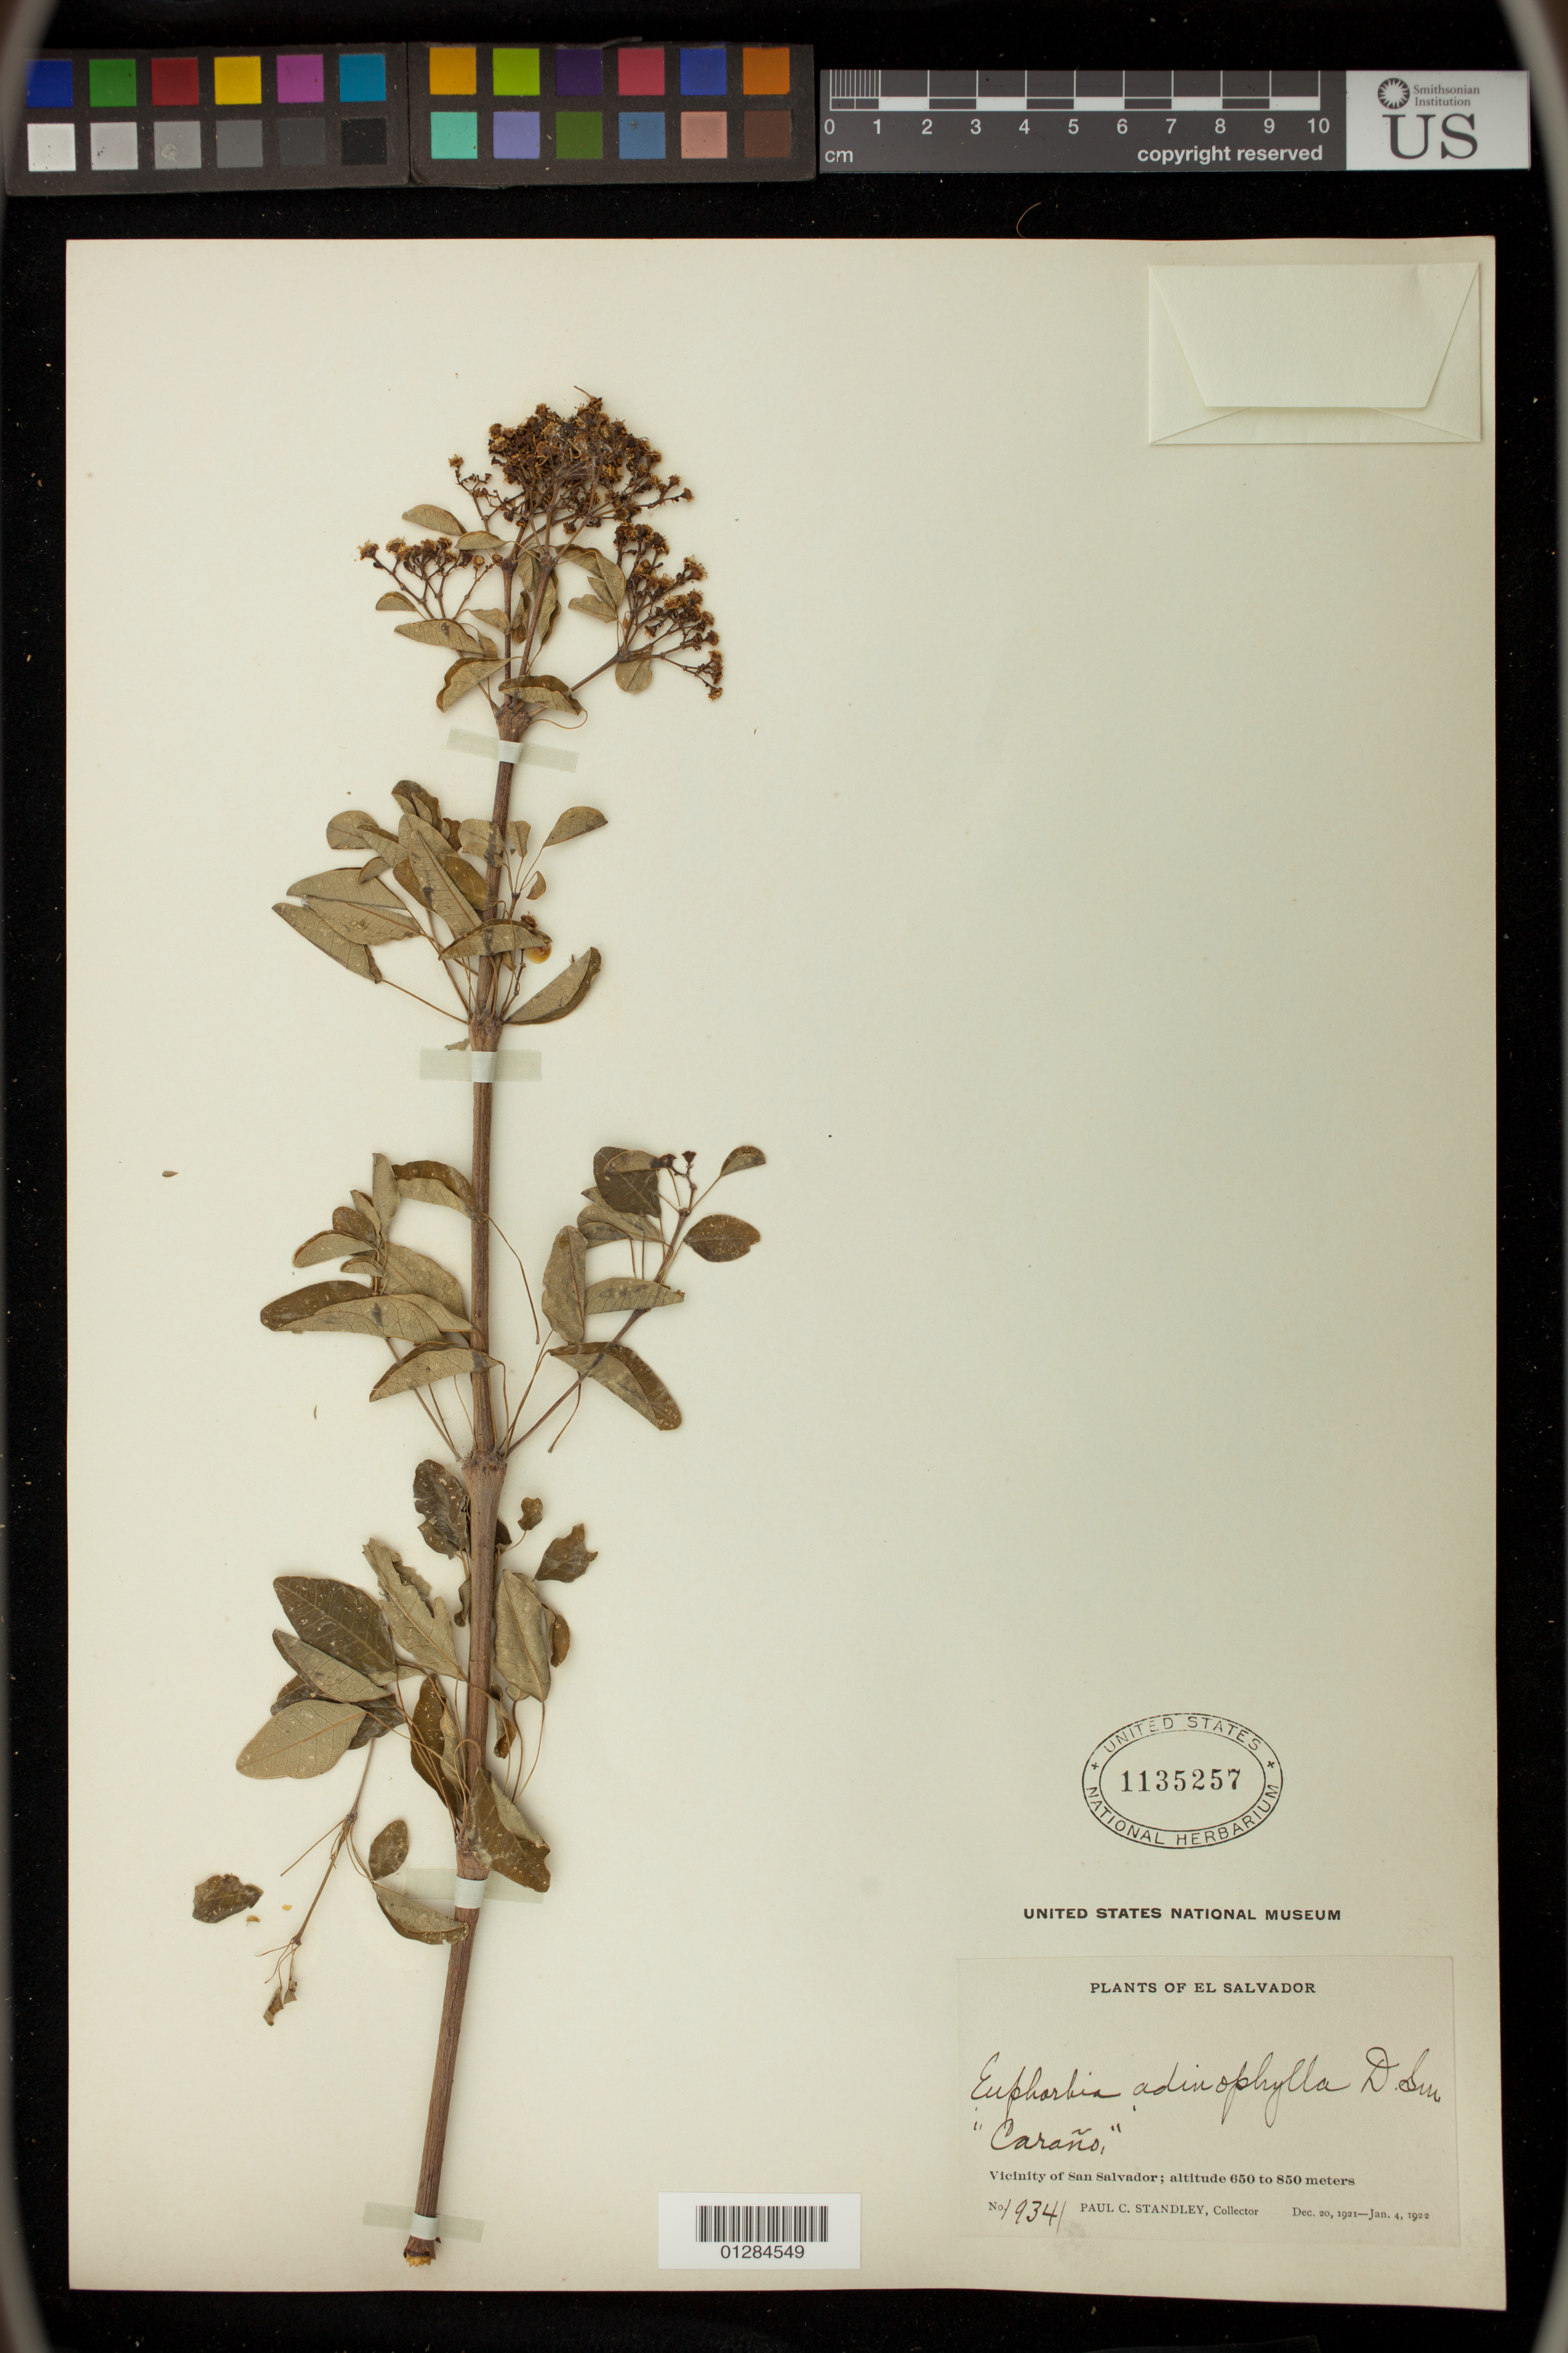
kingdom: Plantae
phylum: Tracheophyta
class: Magnoliopsida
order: Malpighiales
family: Euphorbiaceae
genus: Euphorbia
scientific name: Euphorbia schlechtendalii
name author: Boiss.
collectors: Standley, Paul Carpenter, Steyermark, Julian Alfred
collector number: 19341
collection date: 1921-12-20/1922-01-04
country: El Salvador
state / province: San Salvador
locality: Vicinity of San Salvador, Carano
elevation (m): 650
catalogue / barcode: US 1135257